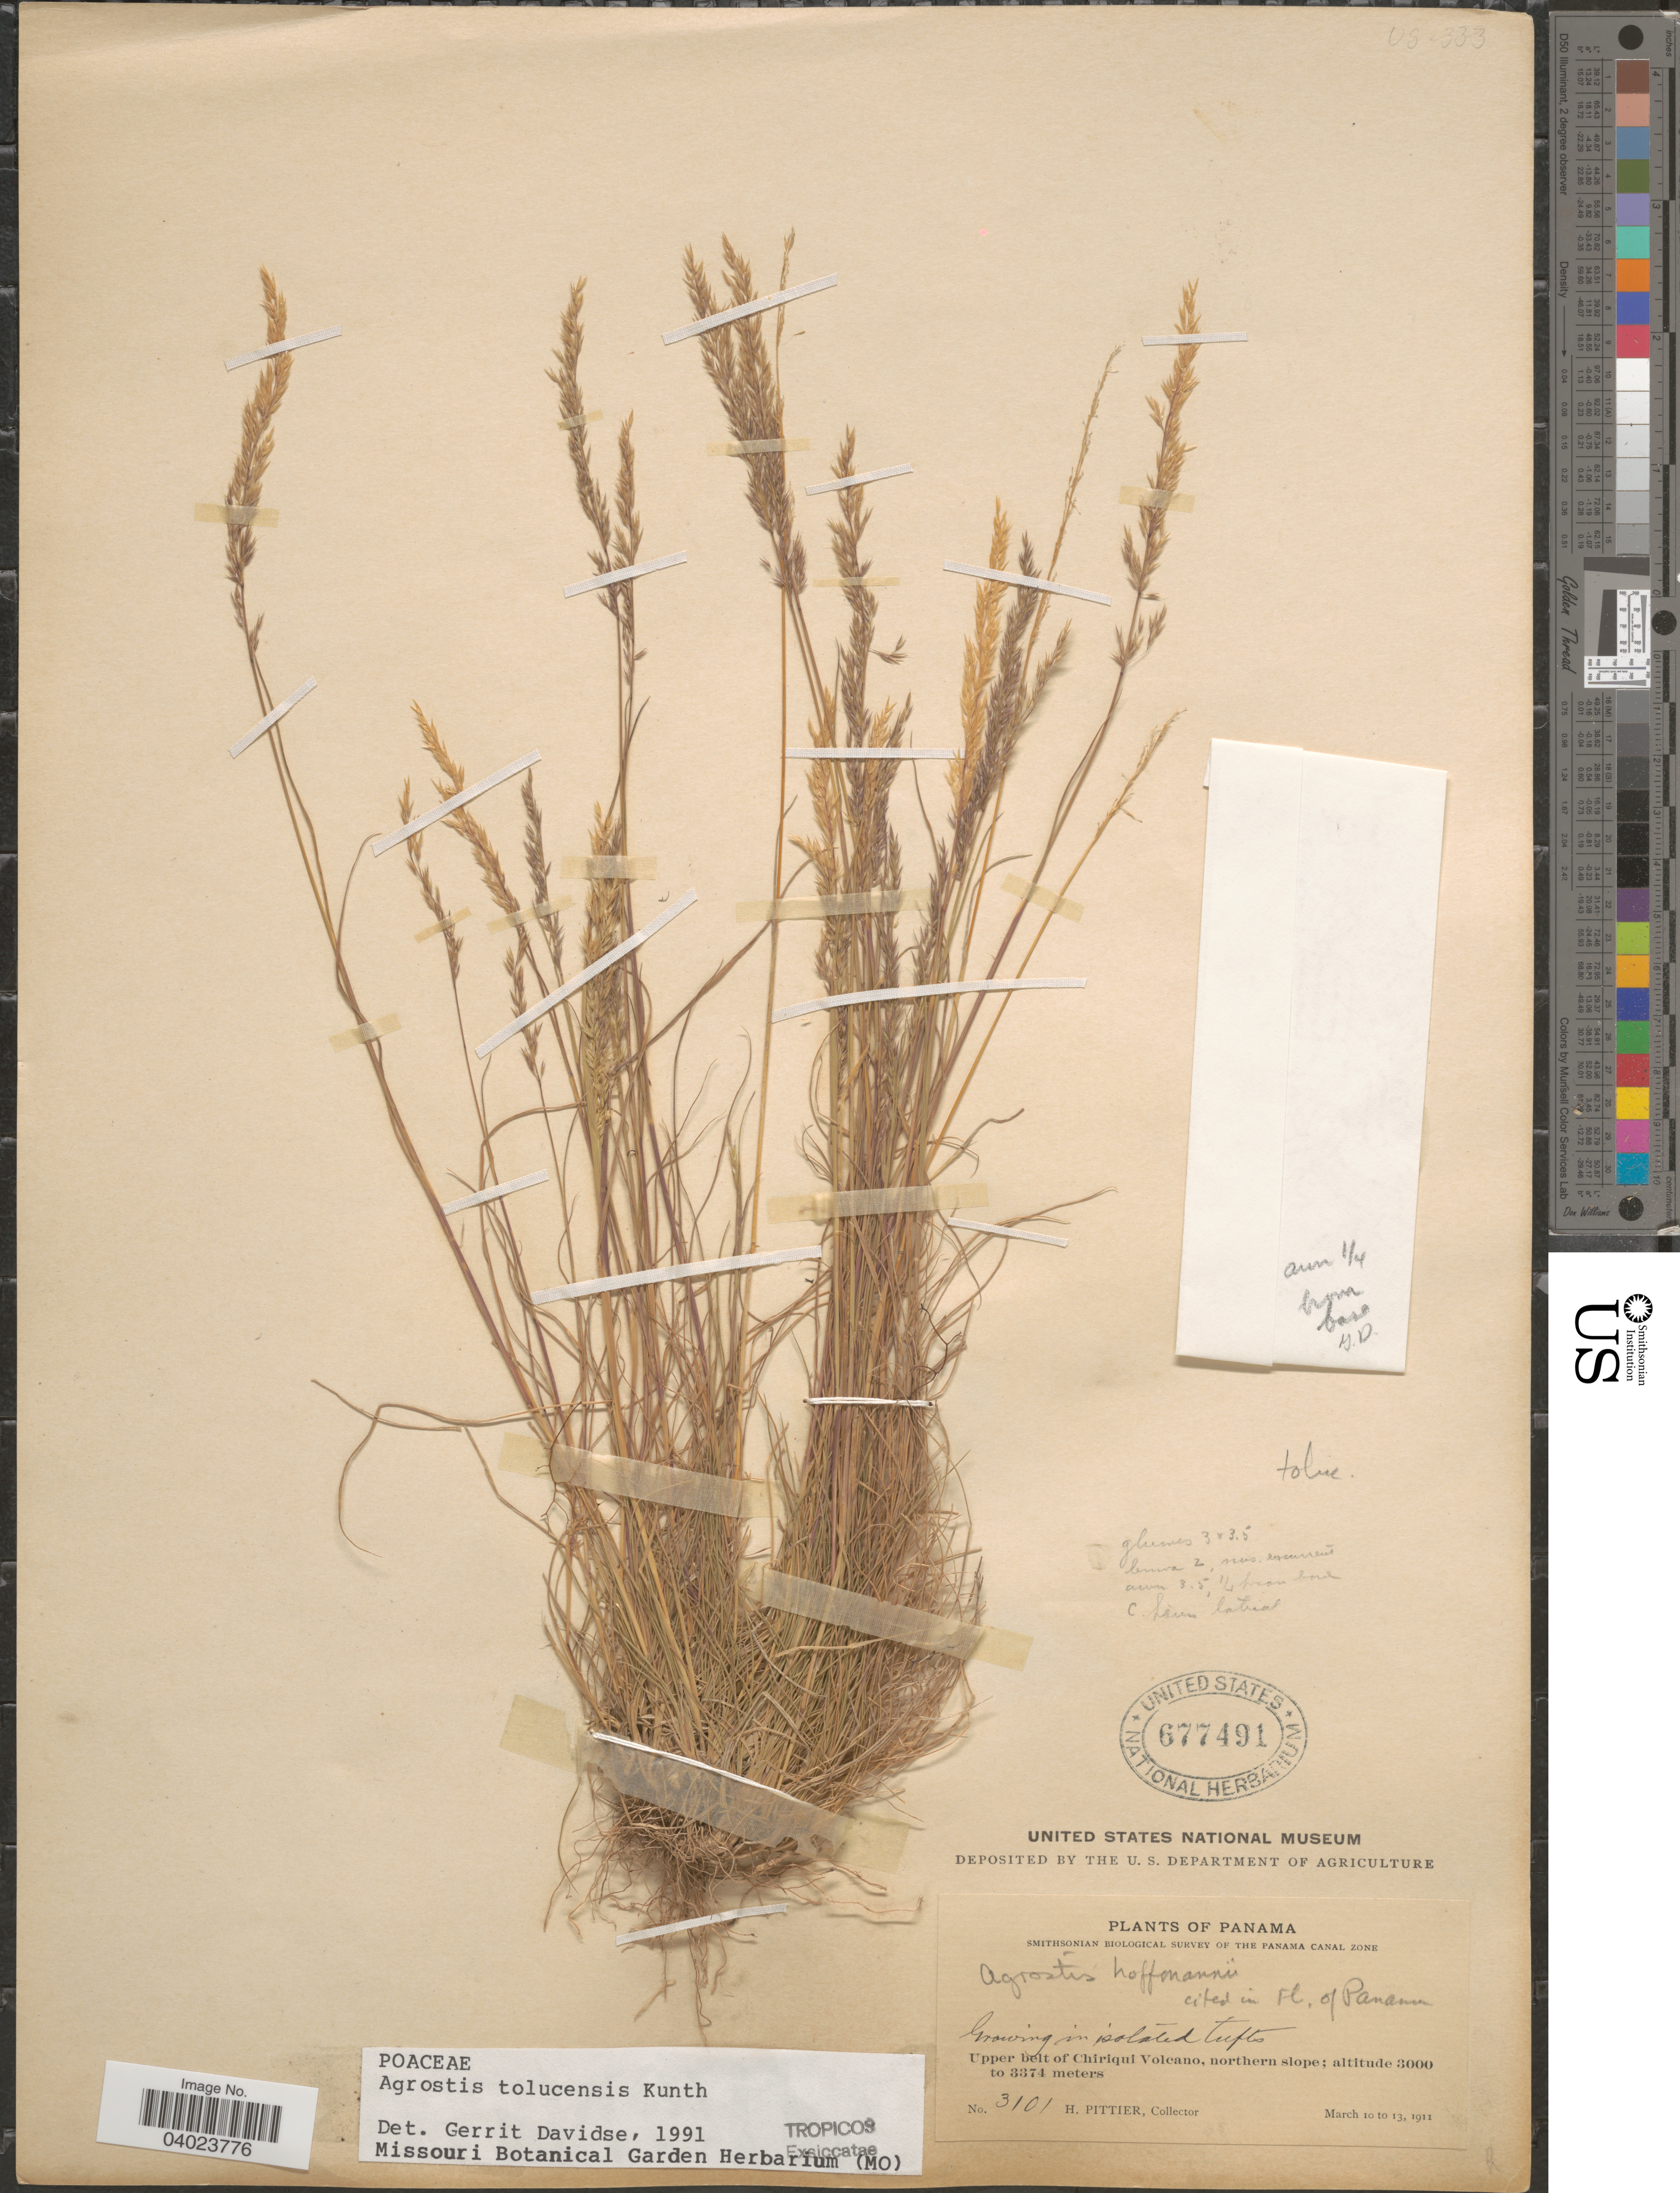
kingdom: Plantae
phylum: Tracheophyta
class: Liliopsida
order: Poales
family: Poaceae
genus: Agrostis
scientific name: Agrostis tolucensis Kunth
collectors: H. F. Pittier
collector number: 3101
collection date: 1911-03-10/1911-03-13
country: Panama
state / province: Chiriqui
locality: Upper belt of Chiriqui Volcano, northern slope.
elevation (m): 3000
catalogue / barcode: US 677491